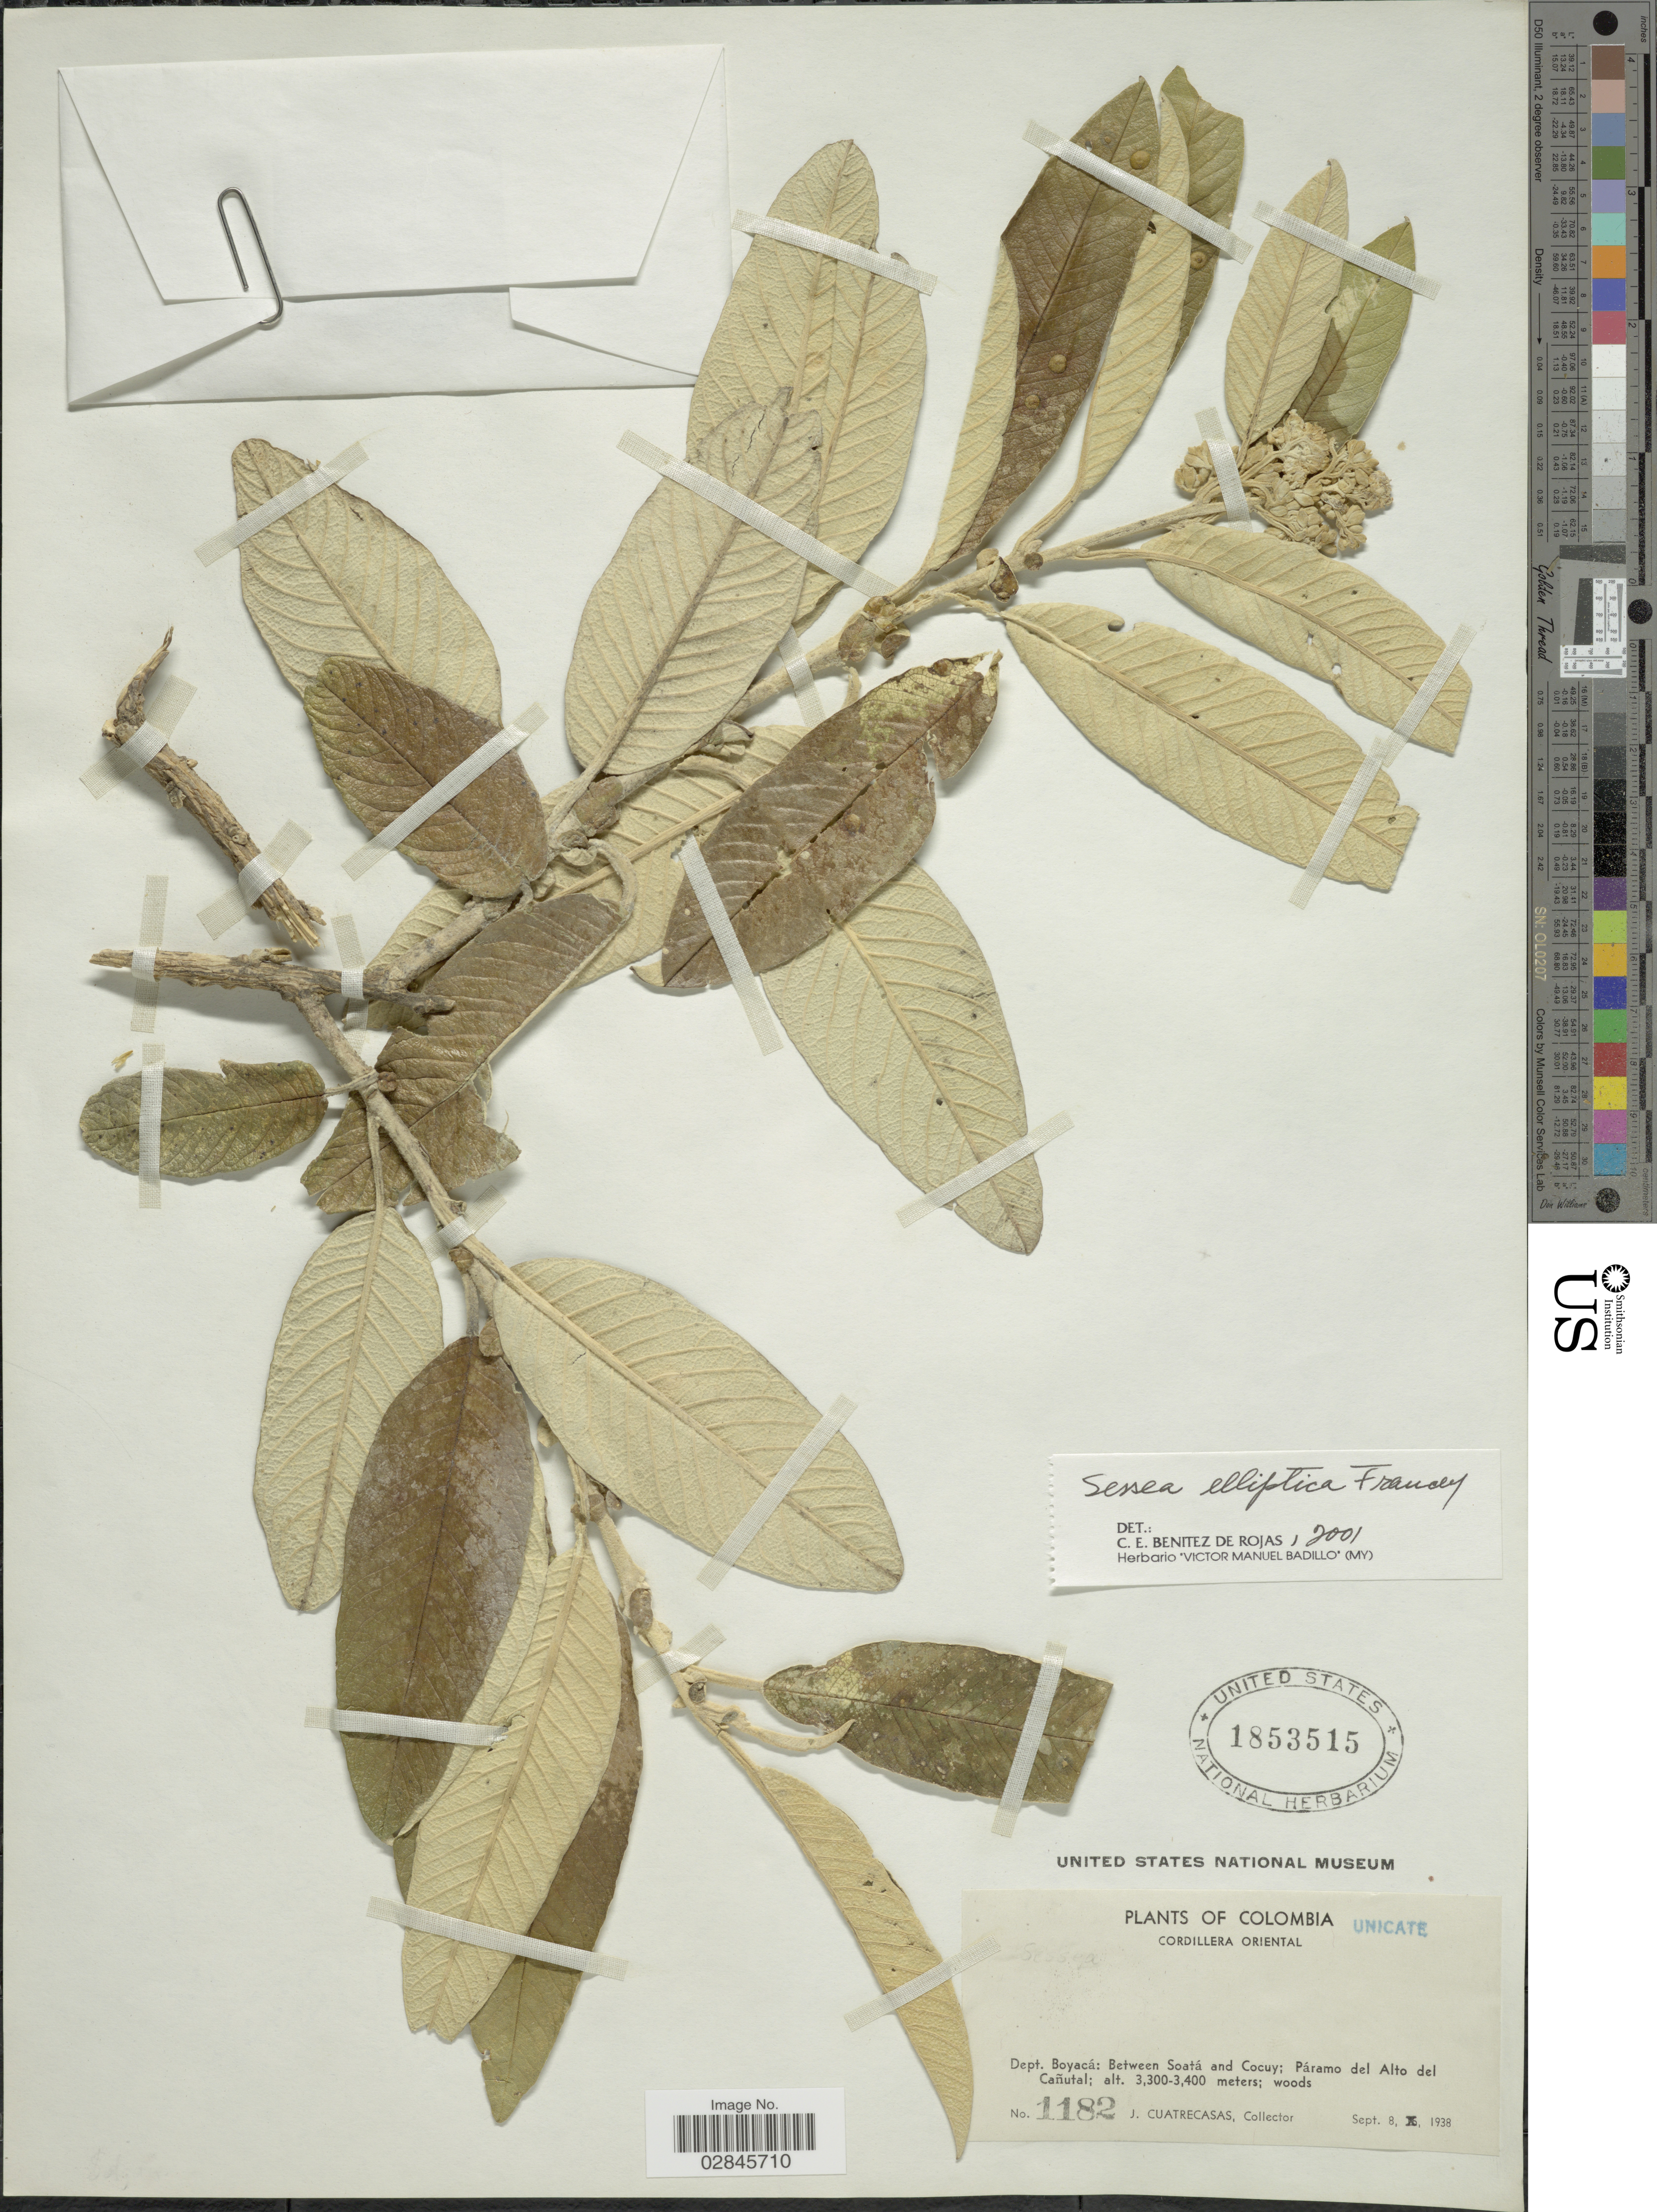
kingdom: Plantae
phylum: Tracheophyta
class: Magnoliopsida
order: Solanales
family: Solanaceae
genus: Sessea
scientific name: Sessea elliptica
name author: Francey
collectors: J. Cuatrecasas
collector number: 1182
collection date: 1938-09-08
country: Colombia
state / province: Boyacá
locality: Cordillera Oriental. Dept. Boyacá: Between Soatá and Cocuy; Páramo del Alto del Cañutal.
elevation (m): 3300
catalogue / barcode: US 1853515